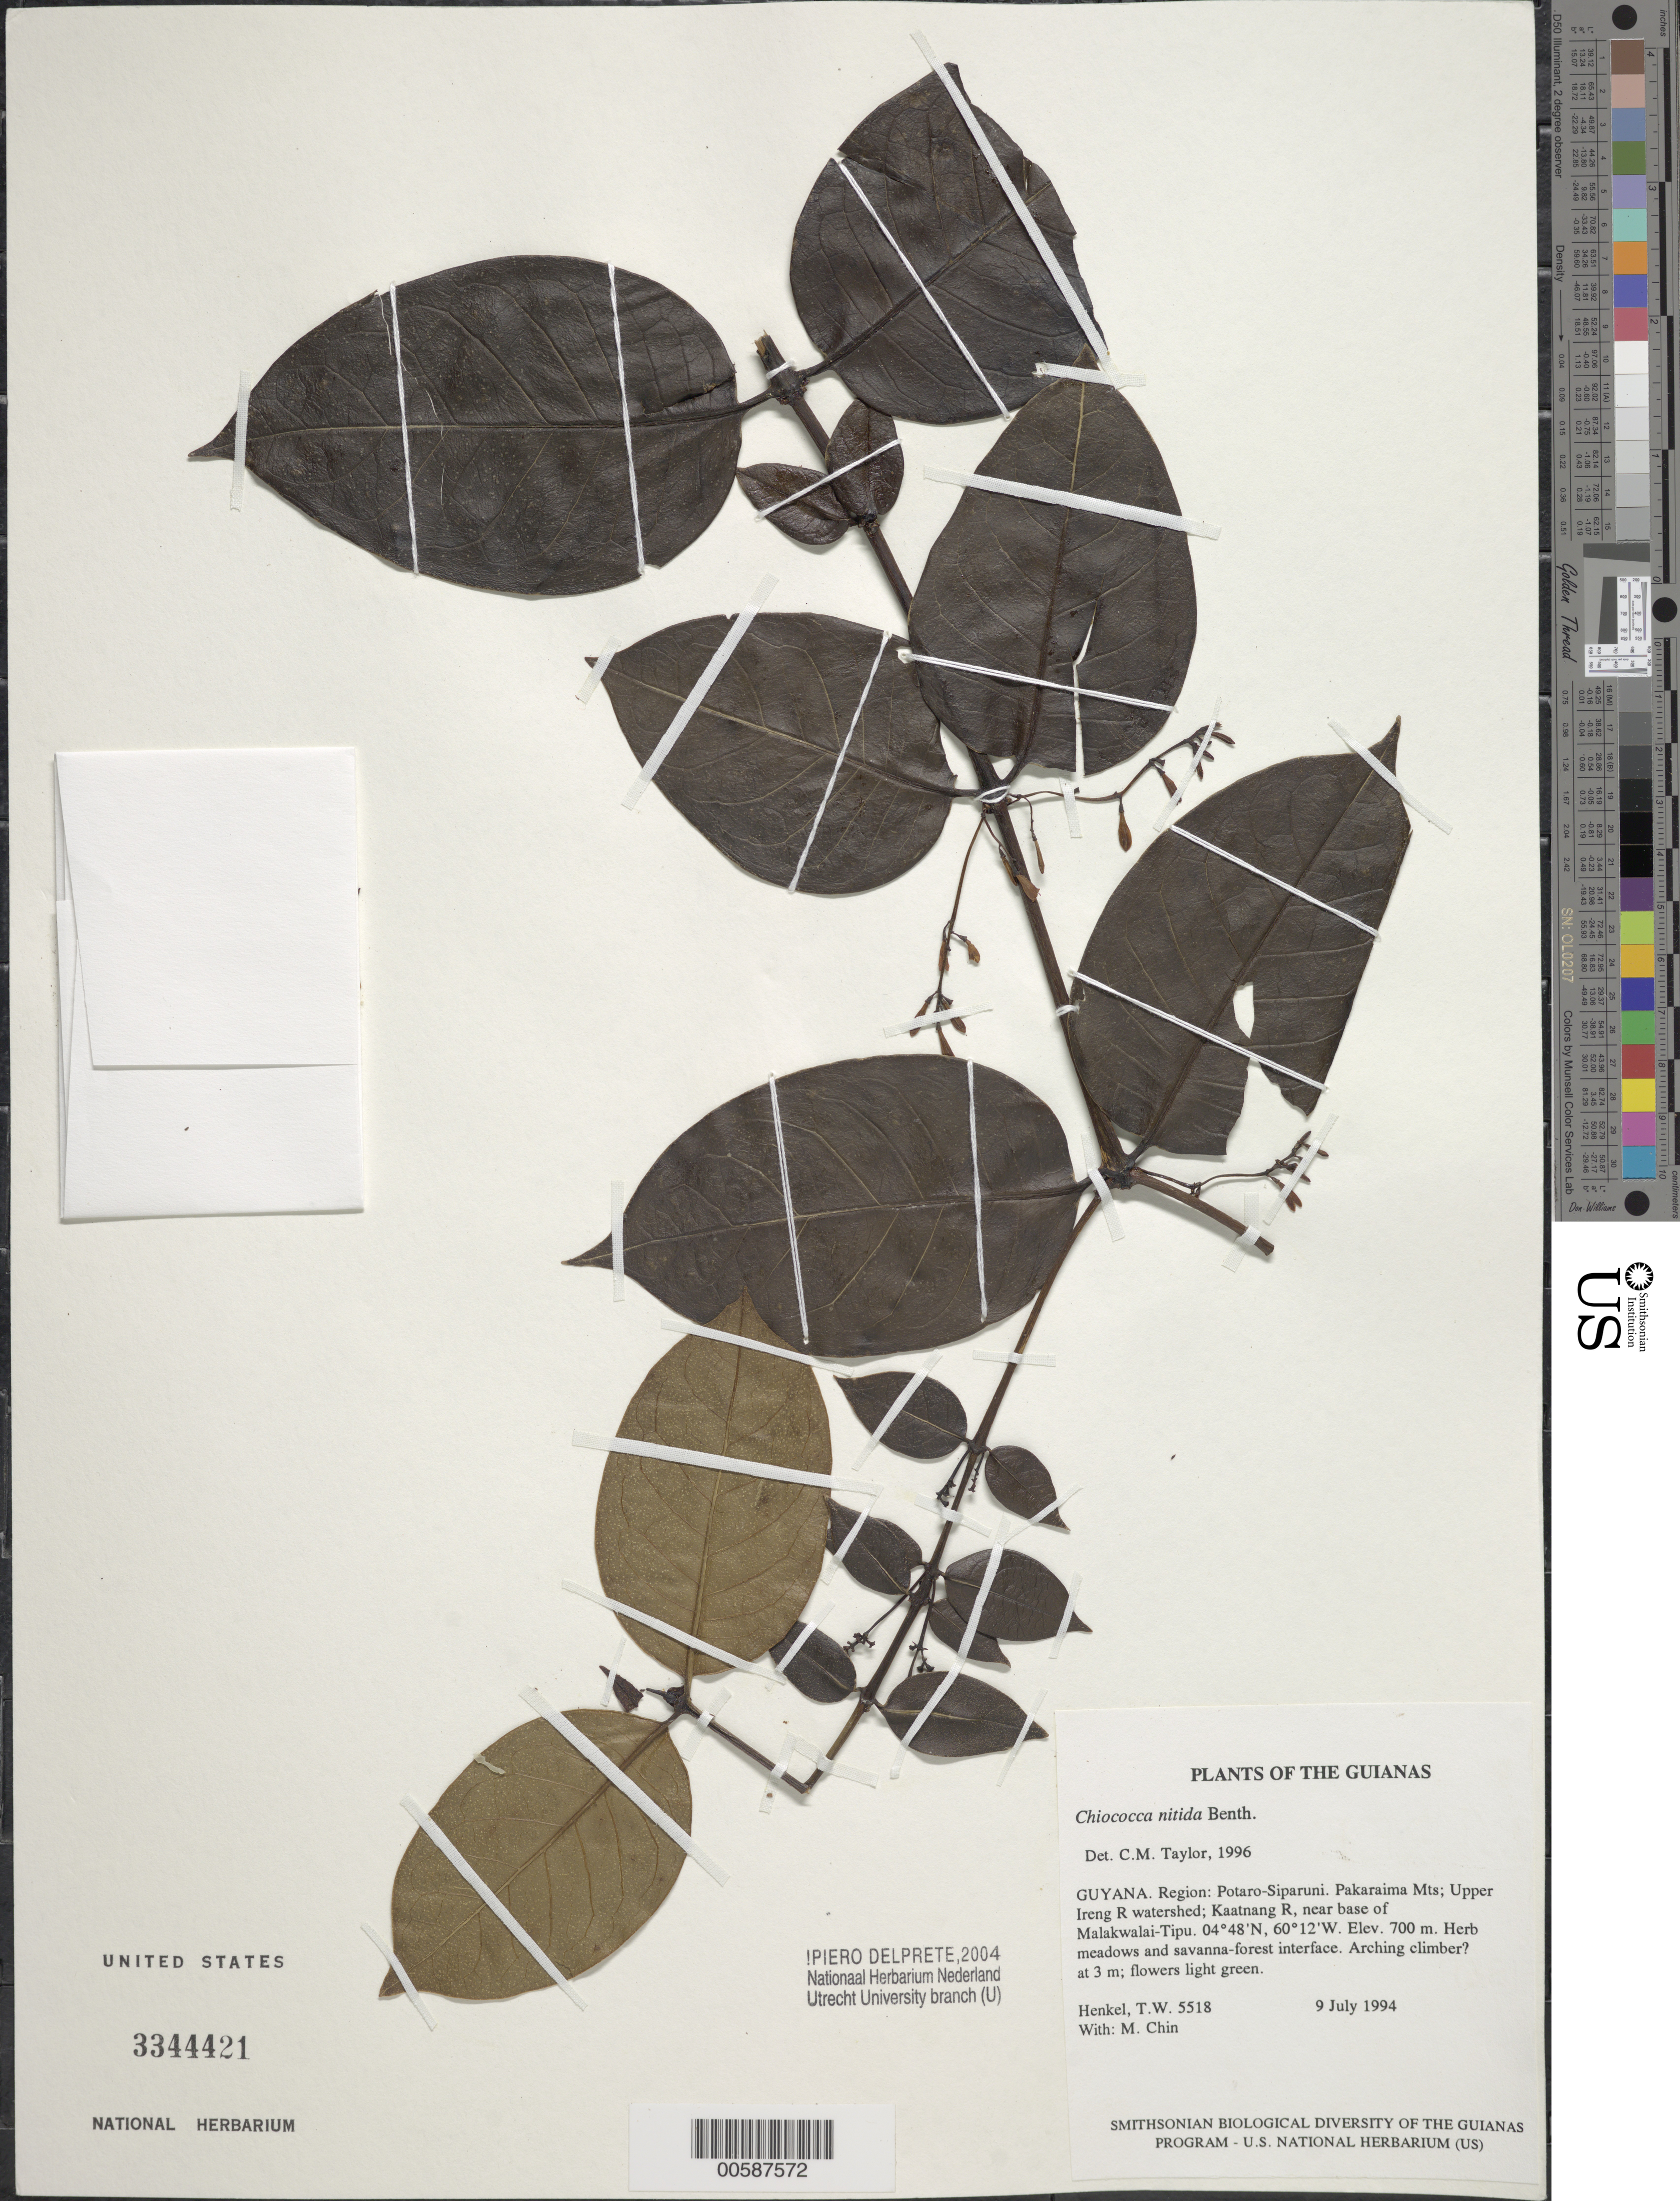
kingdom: Plantae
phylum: Tracheophyta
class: Magnoliopsida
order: Gentianales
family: Rubiaceae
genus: Chiococca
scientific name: Chiococca nitida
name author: Benth.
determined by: Delprete, P. G., Herb. de Guyane Cay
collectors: T. Henkel & M. Chin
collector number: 5518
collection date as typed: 9 July 1994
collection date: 1994-07-09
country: Guyana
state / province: Potaro-Siparuni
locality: Pakaraima Mts; Upper Ireng R watershed; Kaatnang R, near base of Malakwalai-Tipu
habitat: Herb meadows and savanna-forest interface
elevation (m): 700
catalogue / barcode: US 3344421